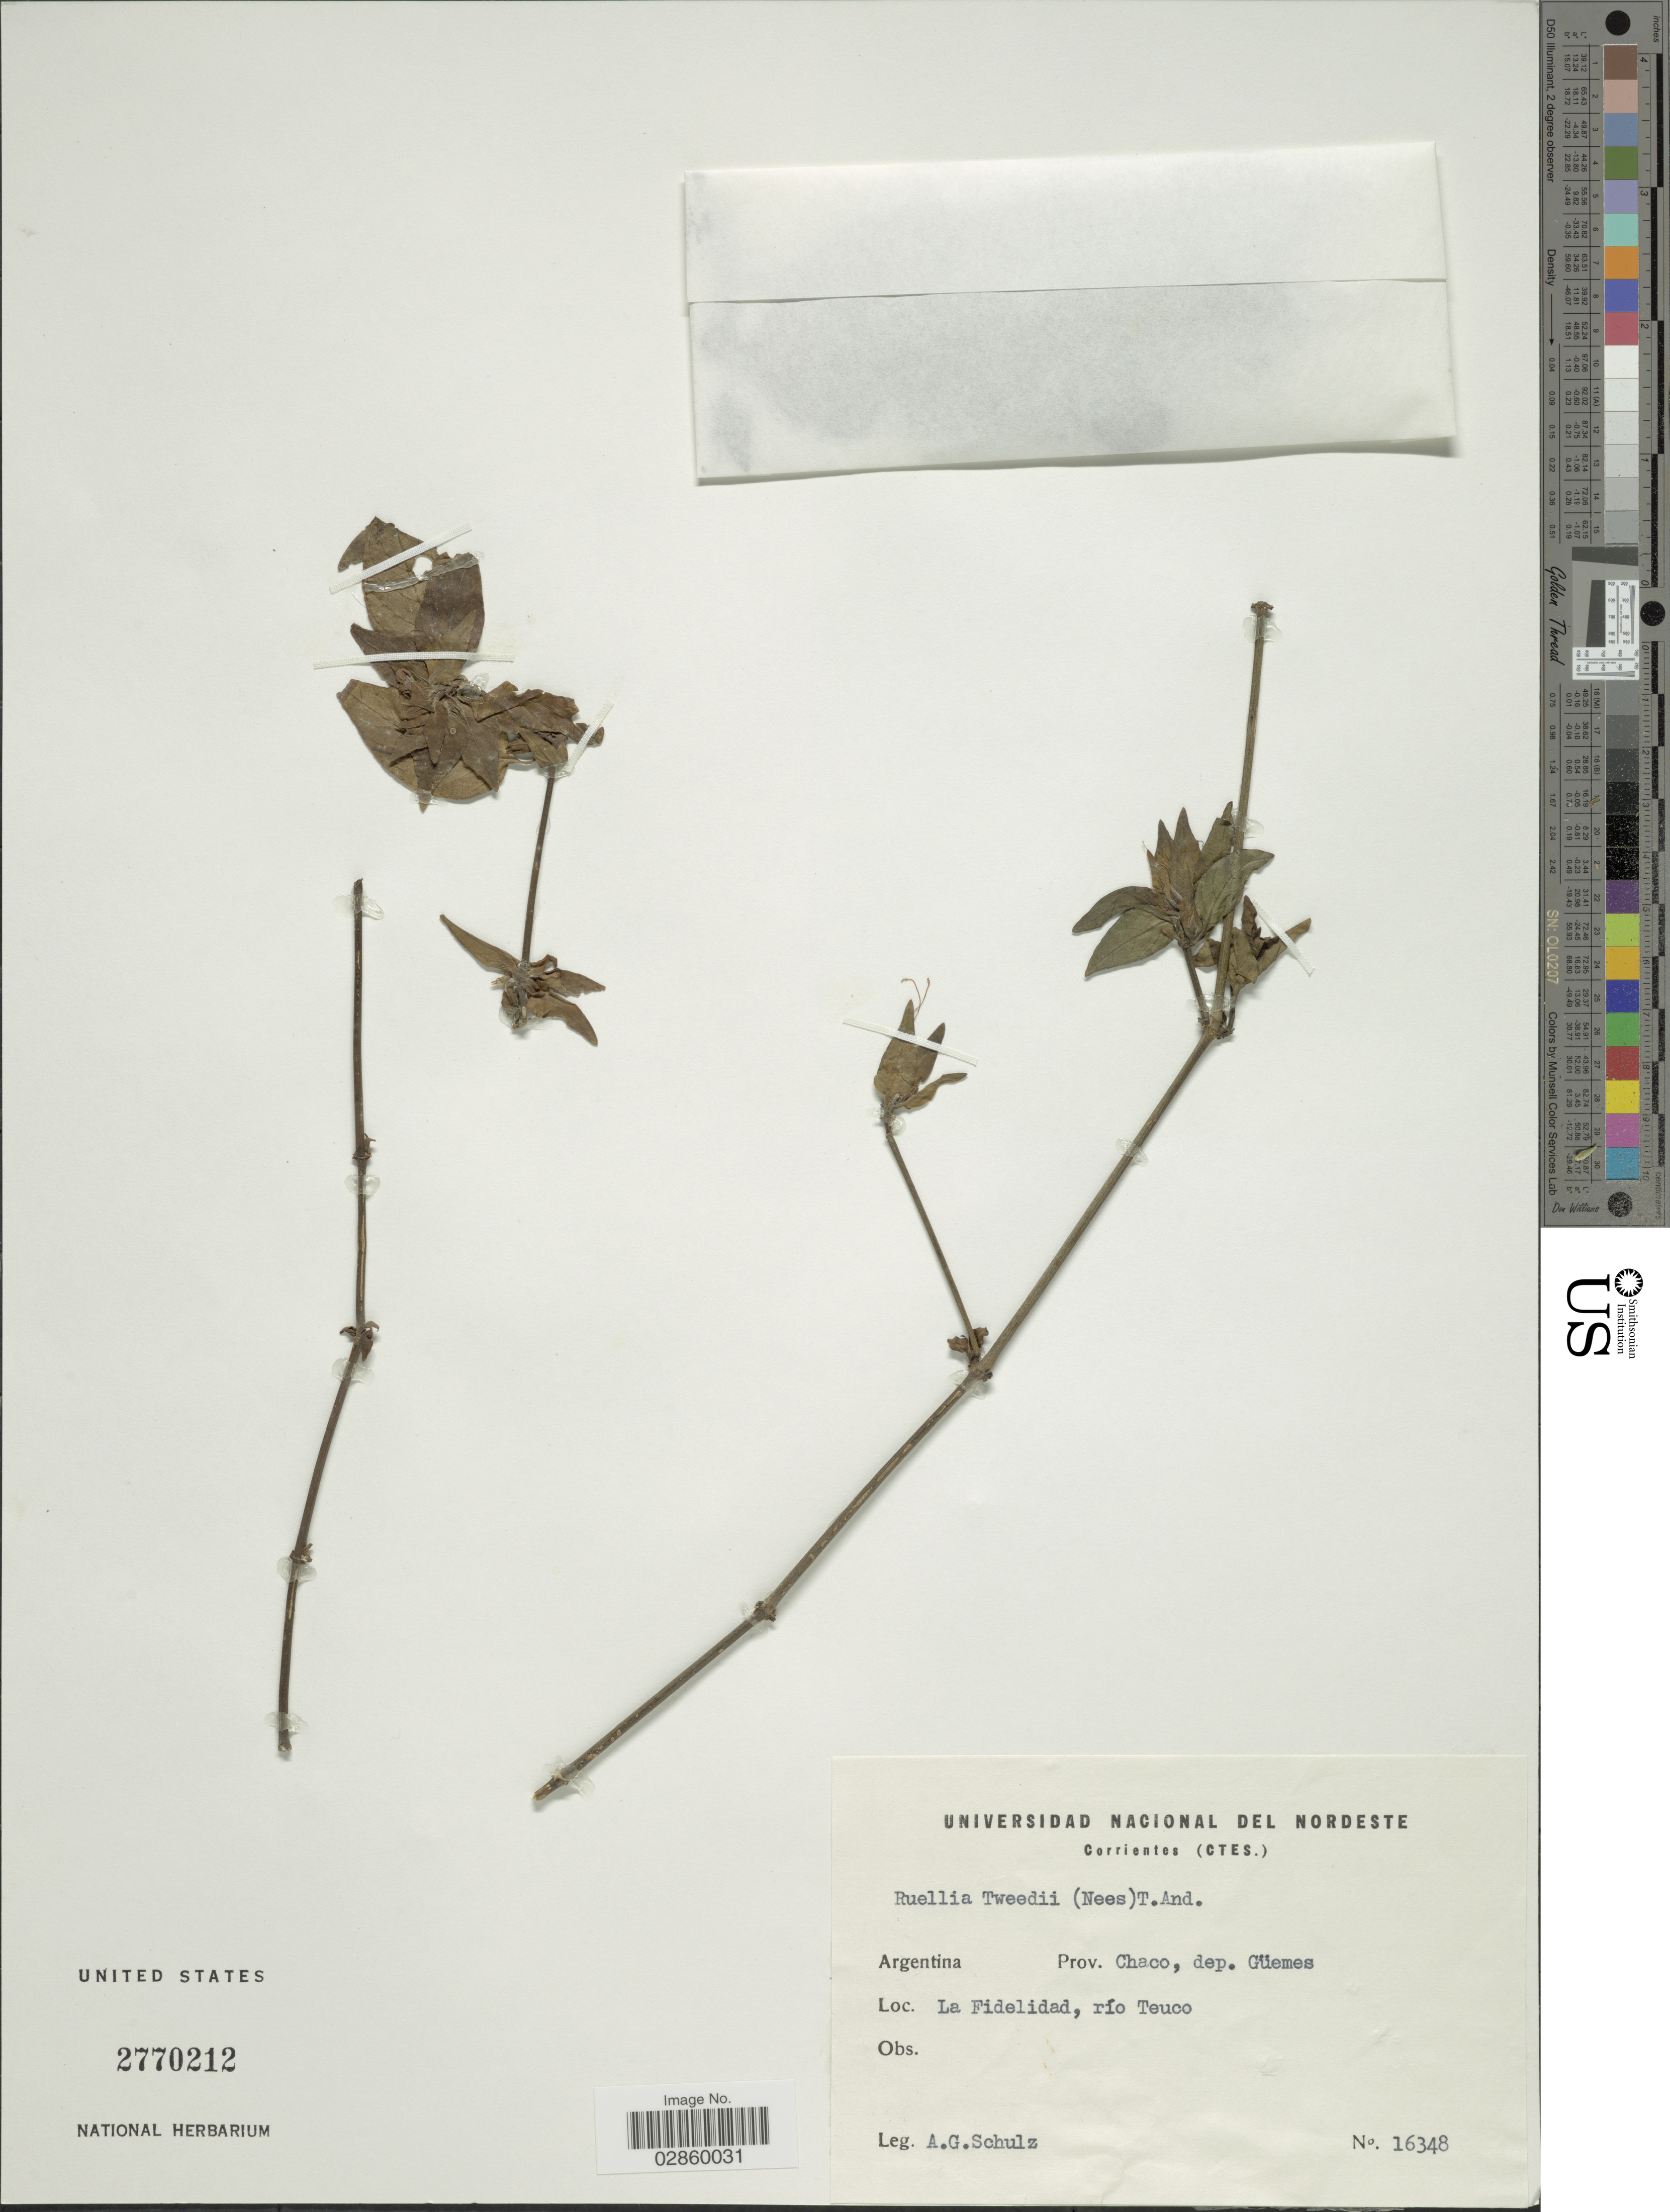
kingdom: Plantae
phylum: Tracheophyta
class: Magnoliopsida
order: Lamiales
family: Acanthaceae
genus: Ruellia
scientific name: Ruellia erythropus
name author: (Nees) Lindau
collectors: A. G. Schulz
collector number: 16348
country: Argentina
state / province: Chaco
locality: Prov. Chaco, dep. Güemes, La Fidelidad, río Teuco.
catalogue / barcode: US 2770212